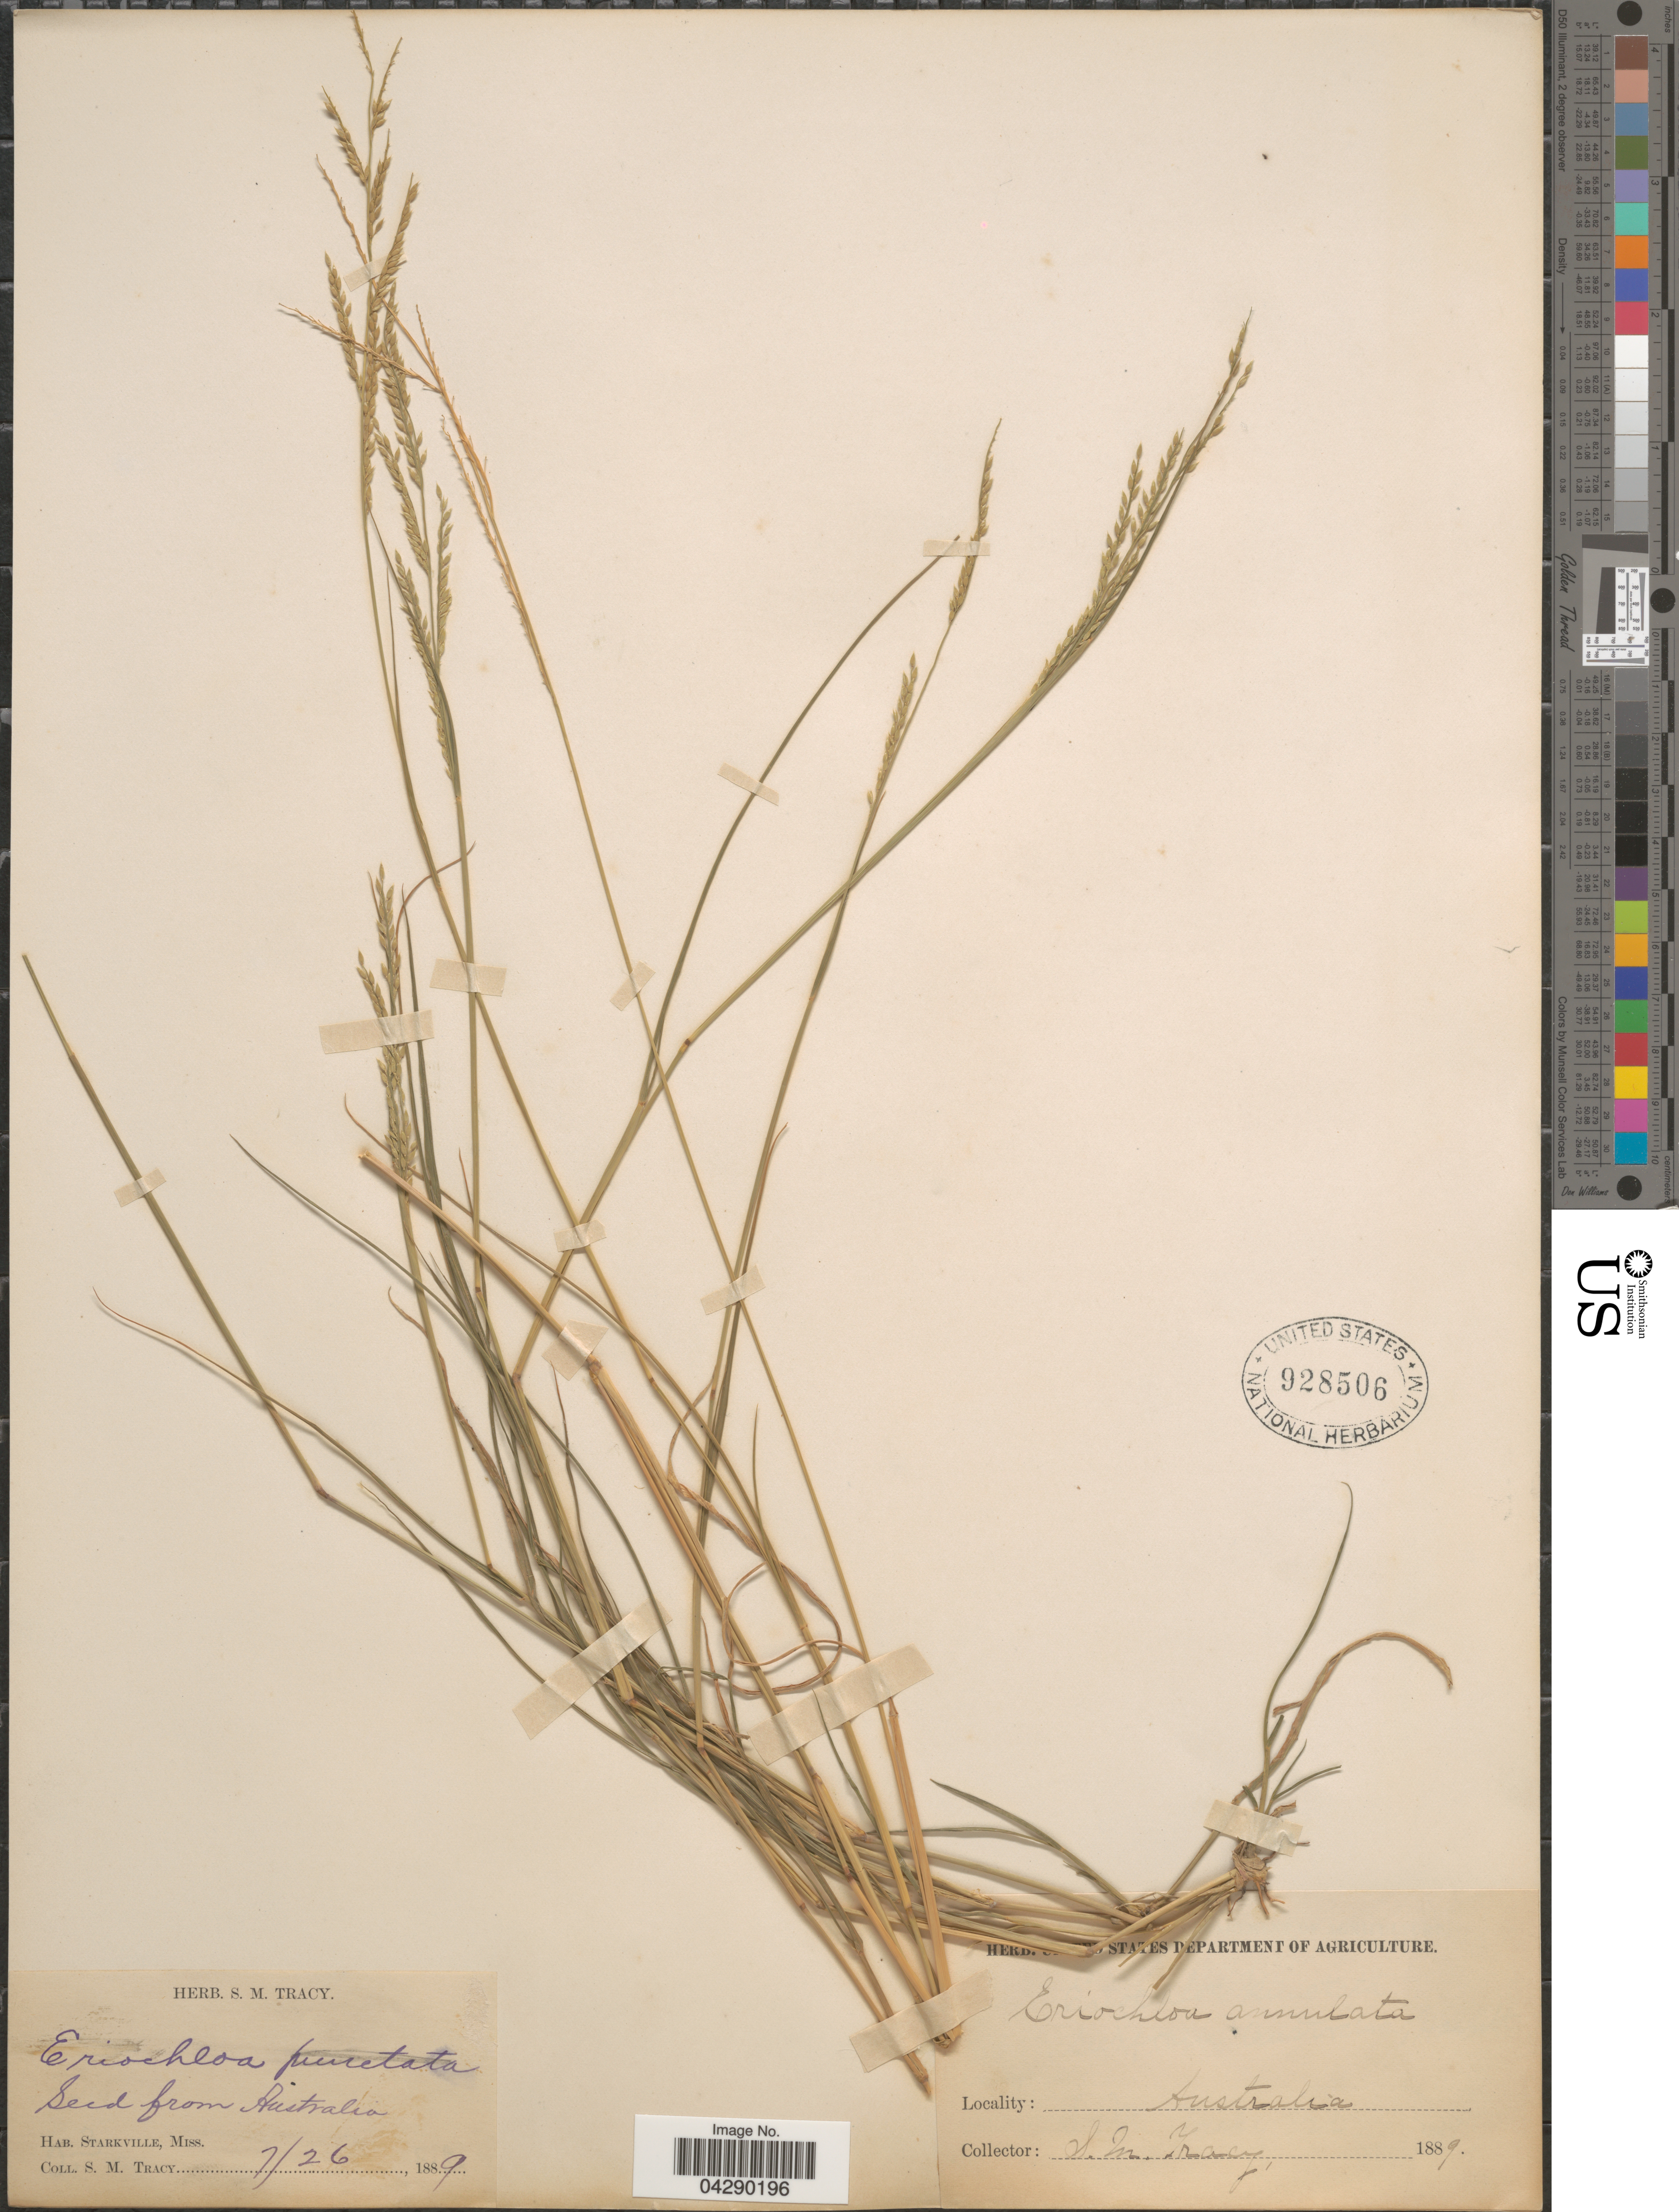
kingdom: Plantae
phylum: Tracheophyta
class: Liliopsida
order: Poales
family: Poaceae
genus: Eriochloa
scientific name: Eriochloa punctata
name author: (L.) Desv. ex Ham.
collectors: S. M. Tracy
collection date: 1889-07-26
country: United States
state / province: Mississippi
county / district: Oktibbeha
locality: Starkville.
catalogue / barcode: US 928506